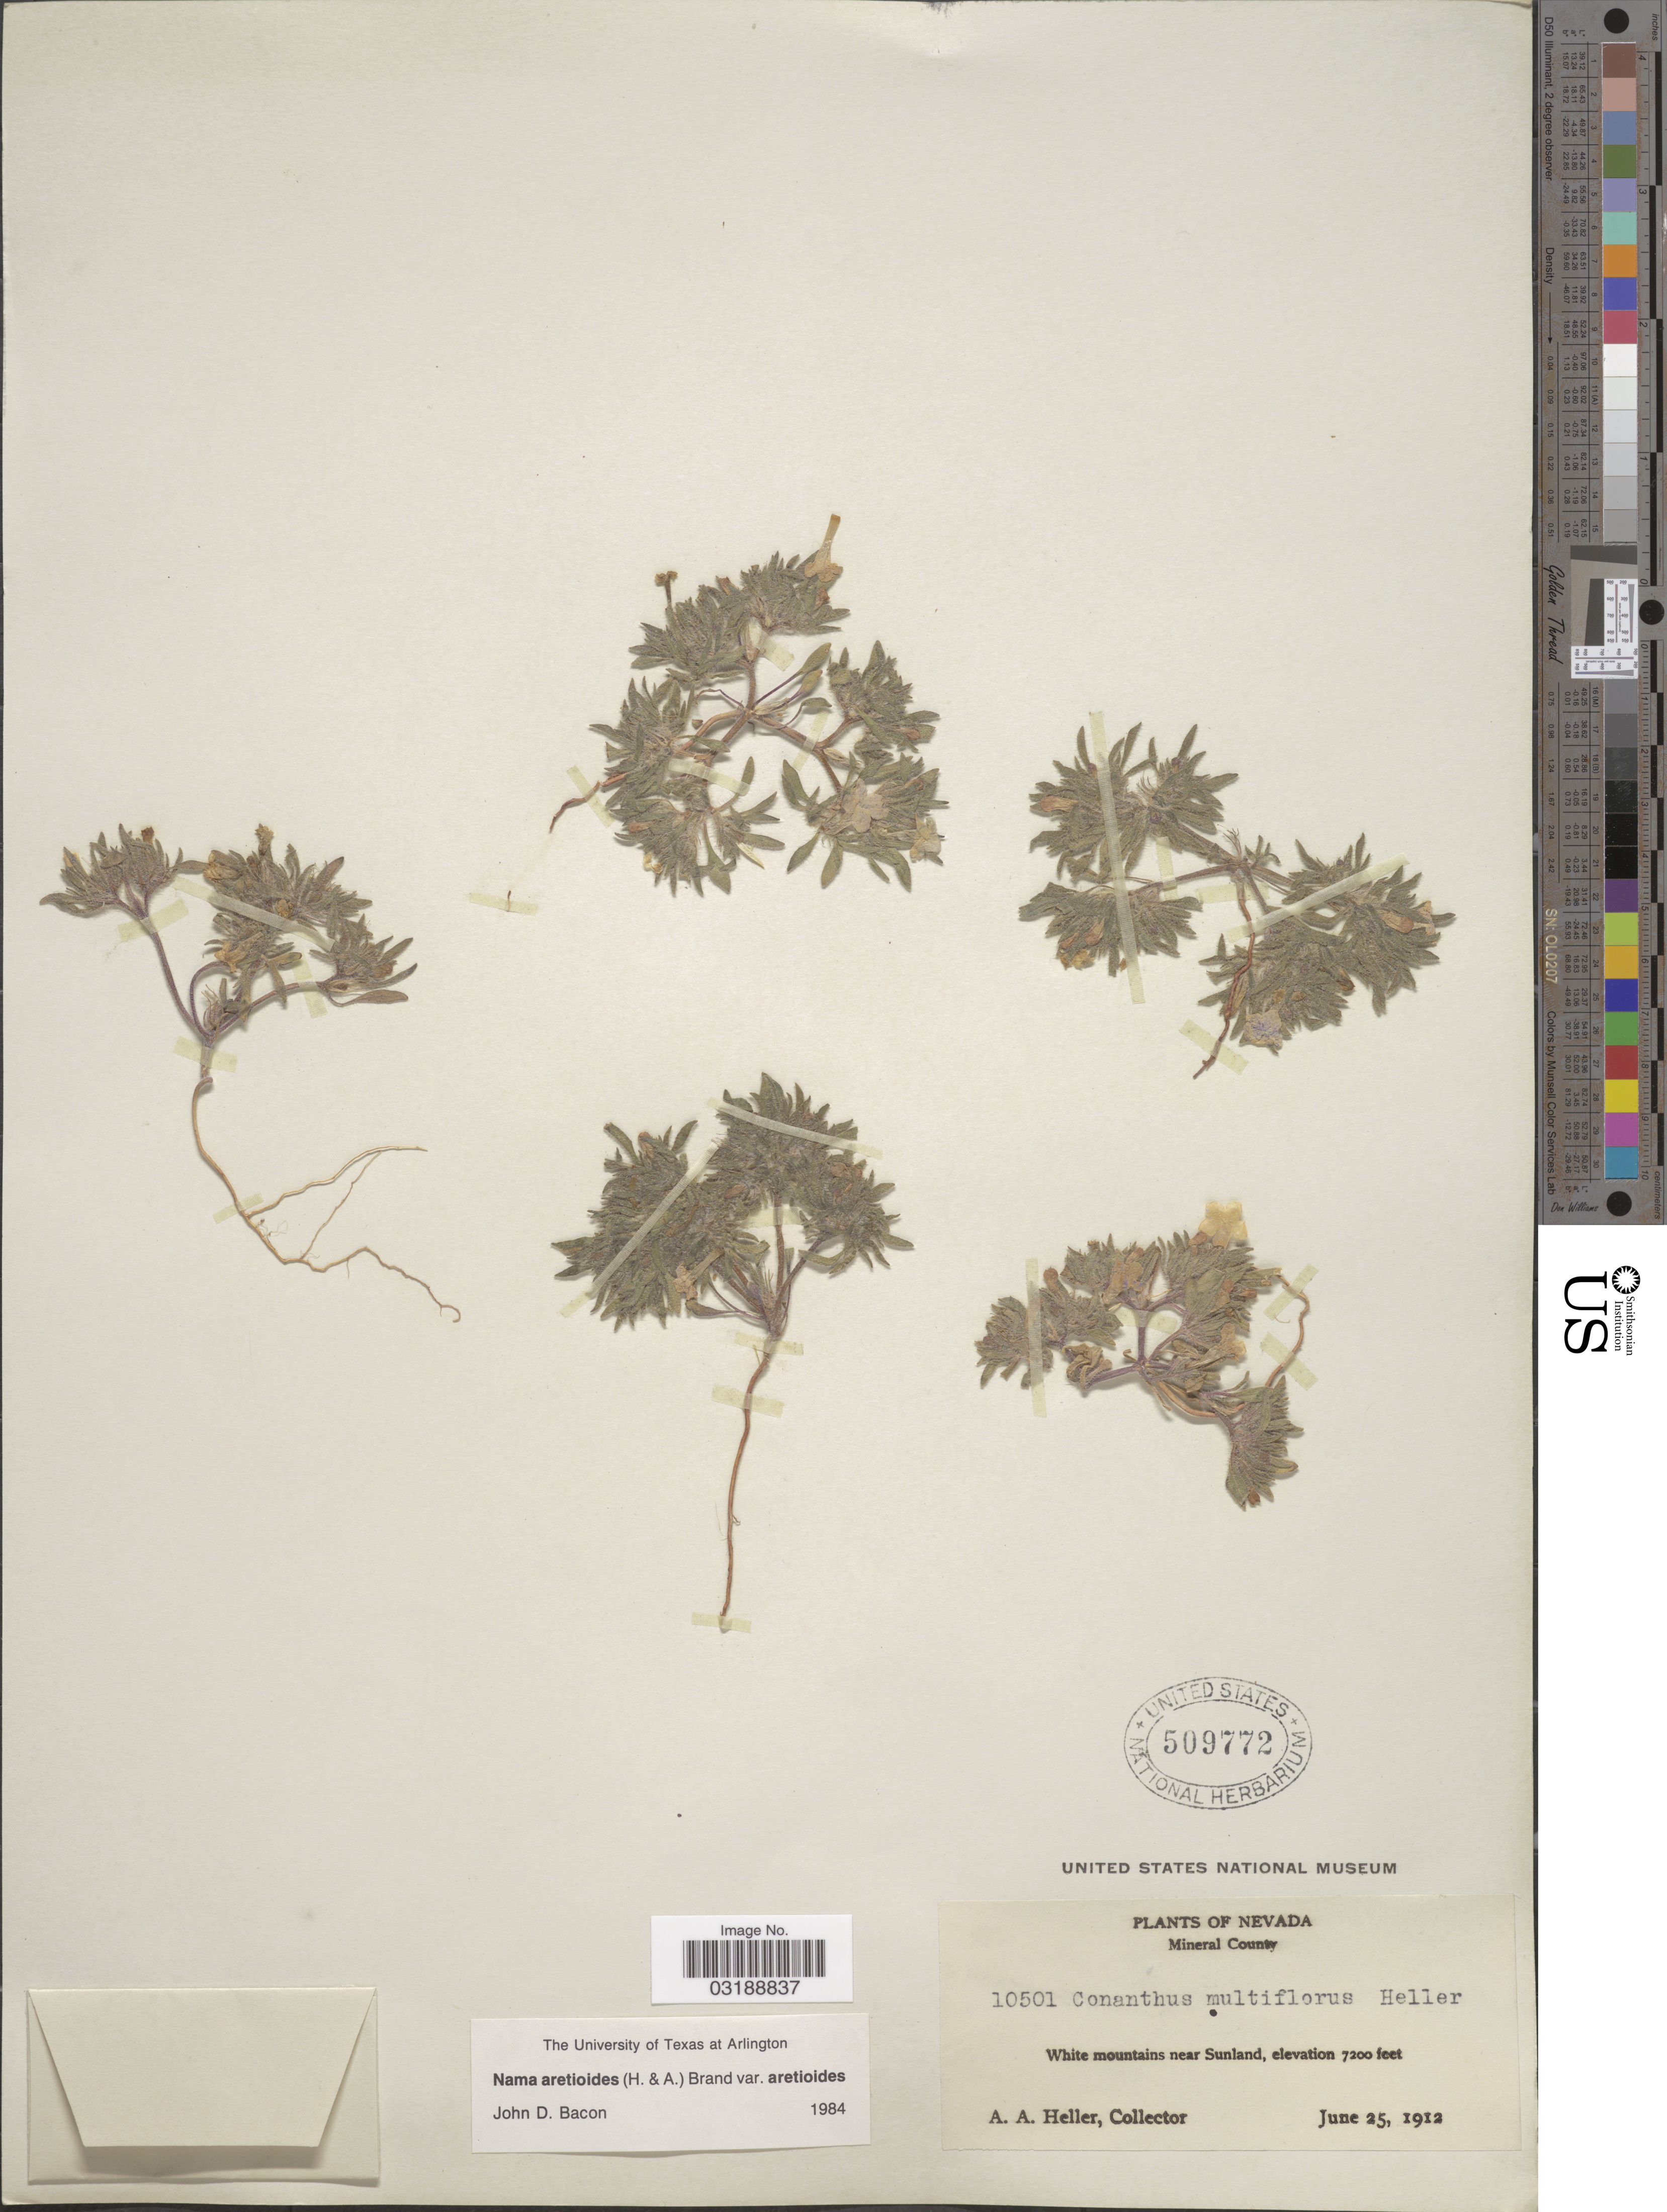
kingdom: Plantae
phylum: Tracheophyta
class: Magnoliopsida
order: Boraginales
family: Namaceae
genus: Nama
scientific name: Nama aretioides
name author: (Hook. & Arn.) Brand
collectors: A. A. Heller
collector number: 10501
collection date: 1912-06-25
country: United States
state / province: Nevada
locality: Mineral County. White mountains near Sunland.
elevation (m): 2195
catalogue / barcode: US 509772